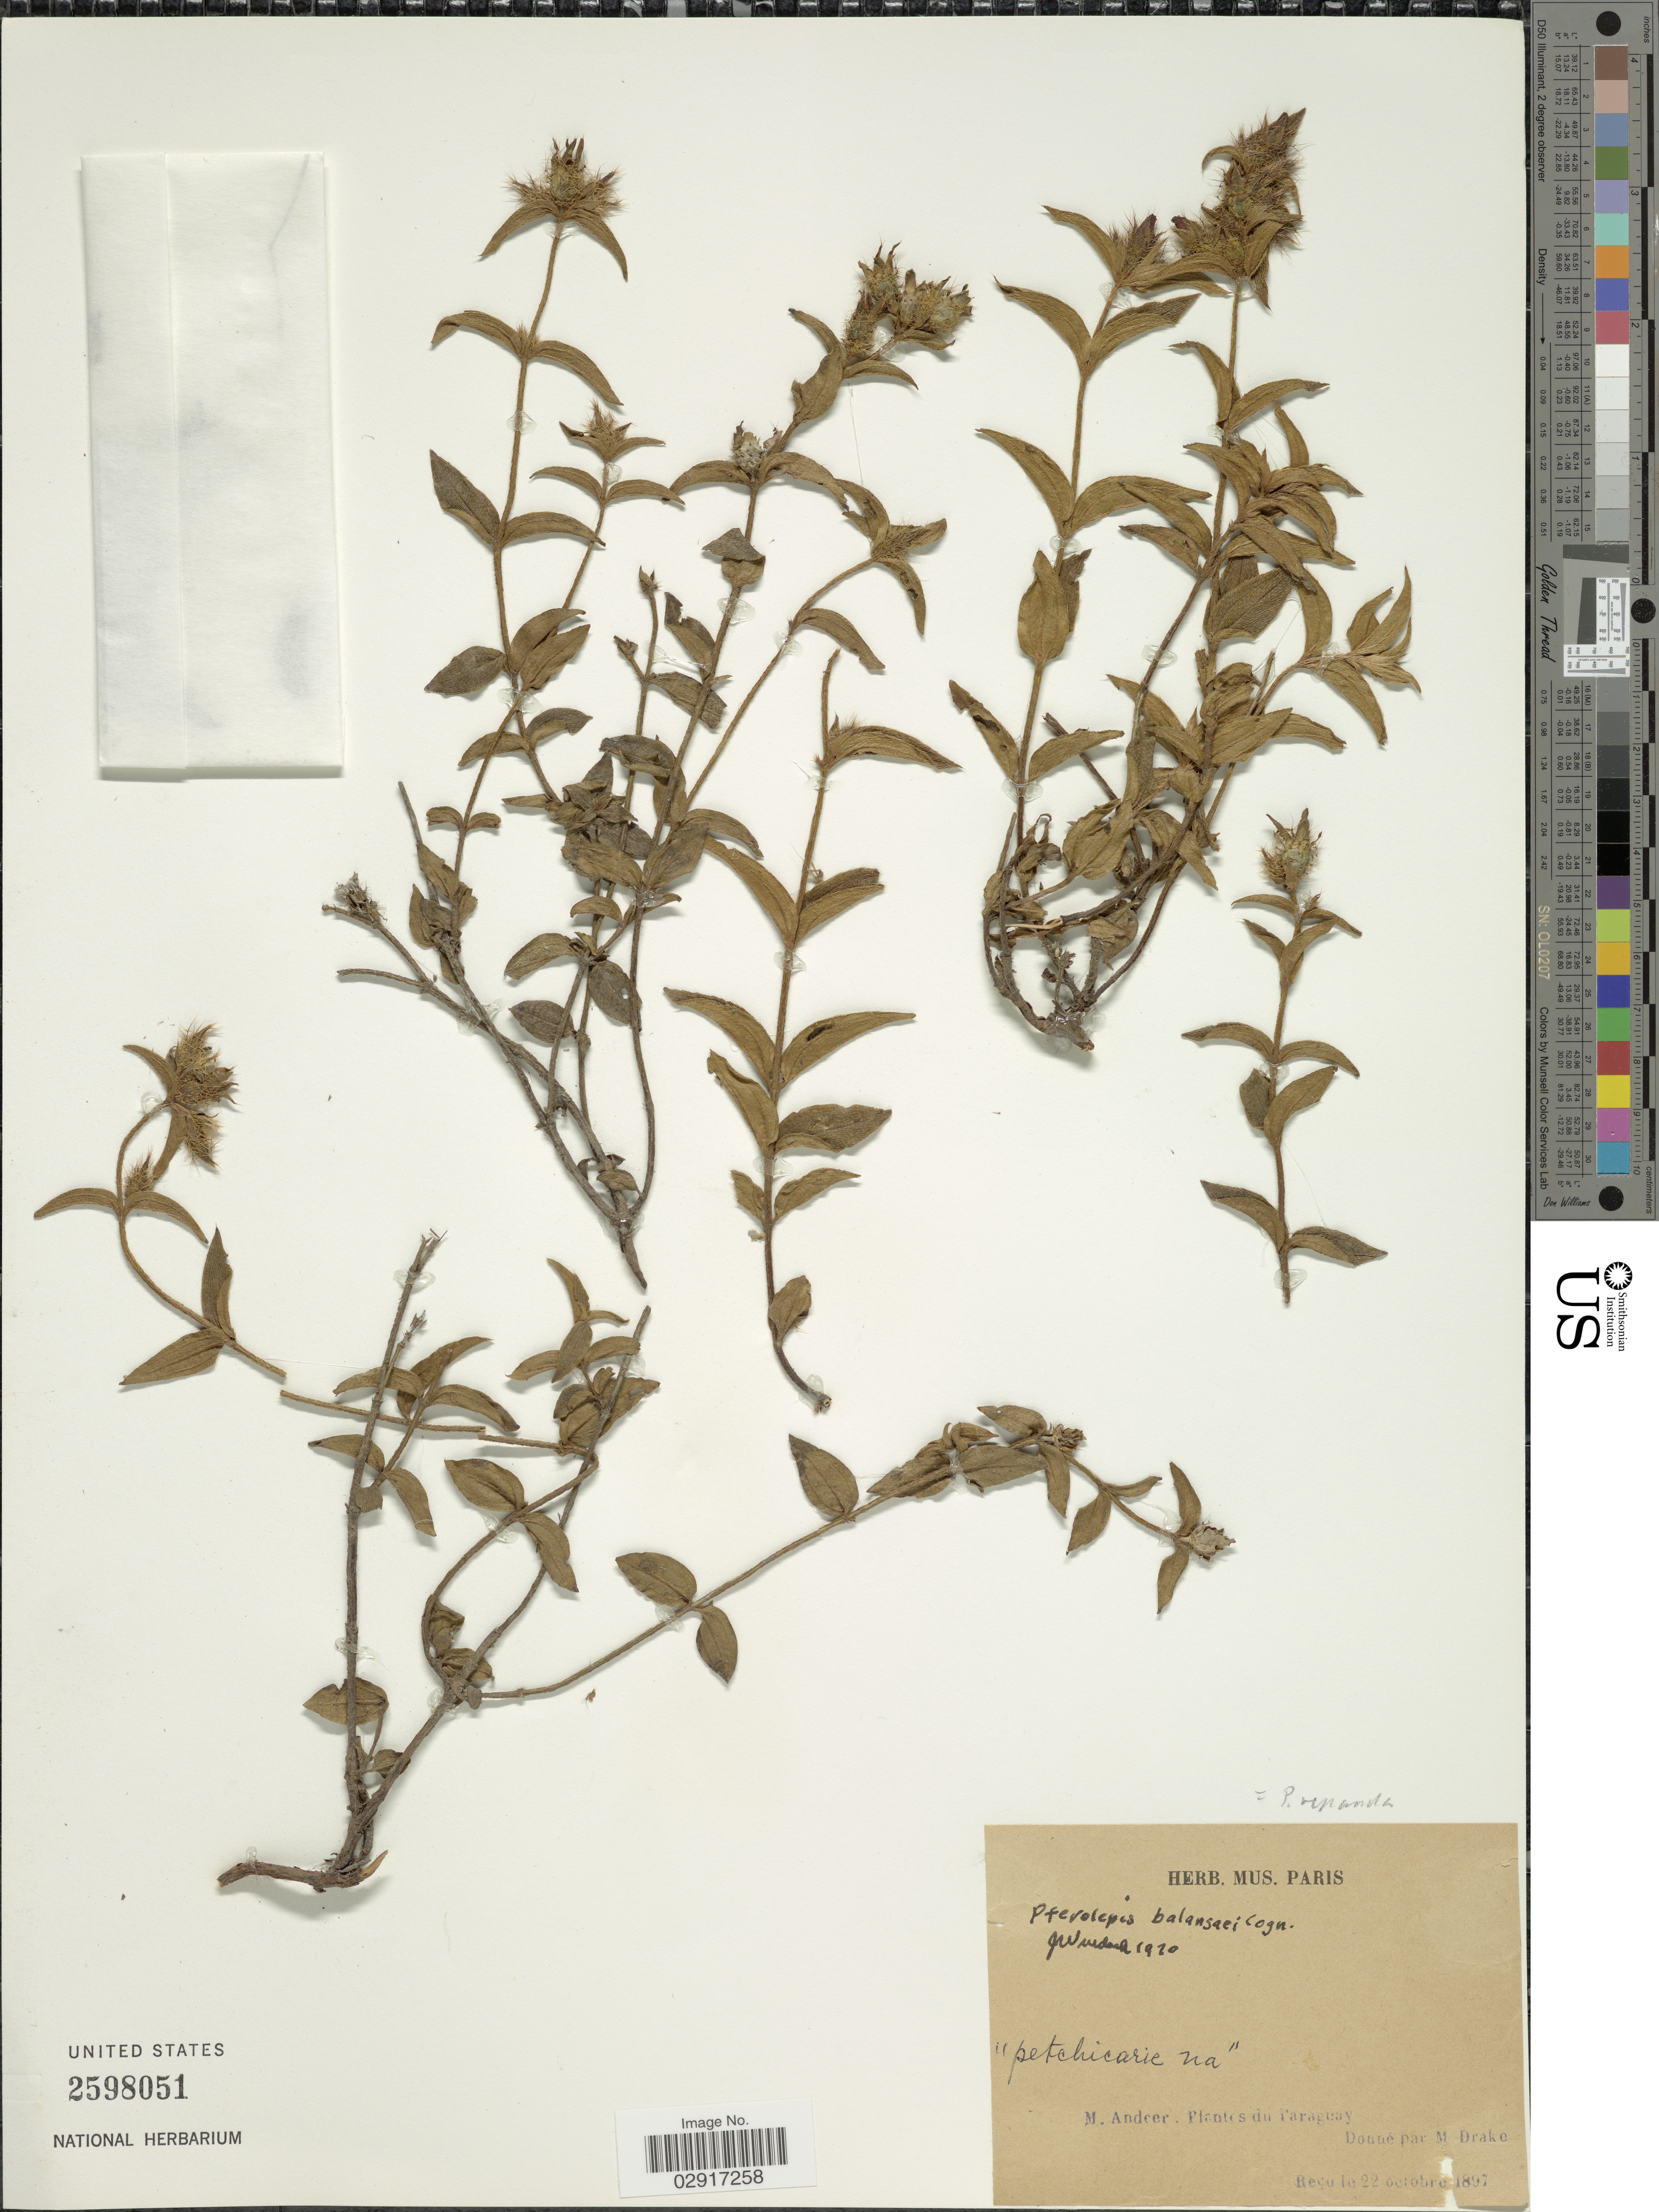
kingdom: Plantae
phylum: Tracheophyta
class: Magnoliopsida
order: Myrtales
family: Melastomataceae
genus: Pterolepis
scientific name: Pterolepis repanda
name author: (DC.) Triana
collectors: Andeer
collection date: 1897-10-22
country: Paraguay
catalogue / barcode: US 2598051